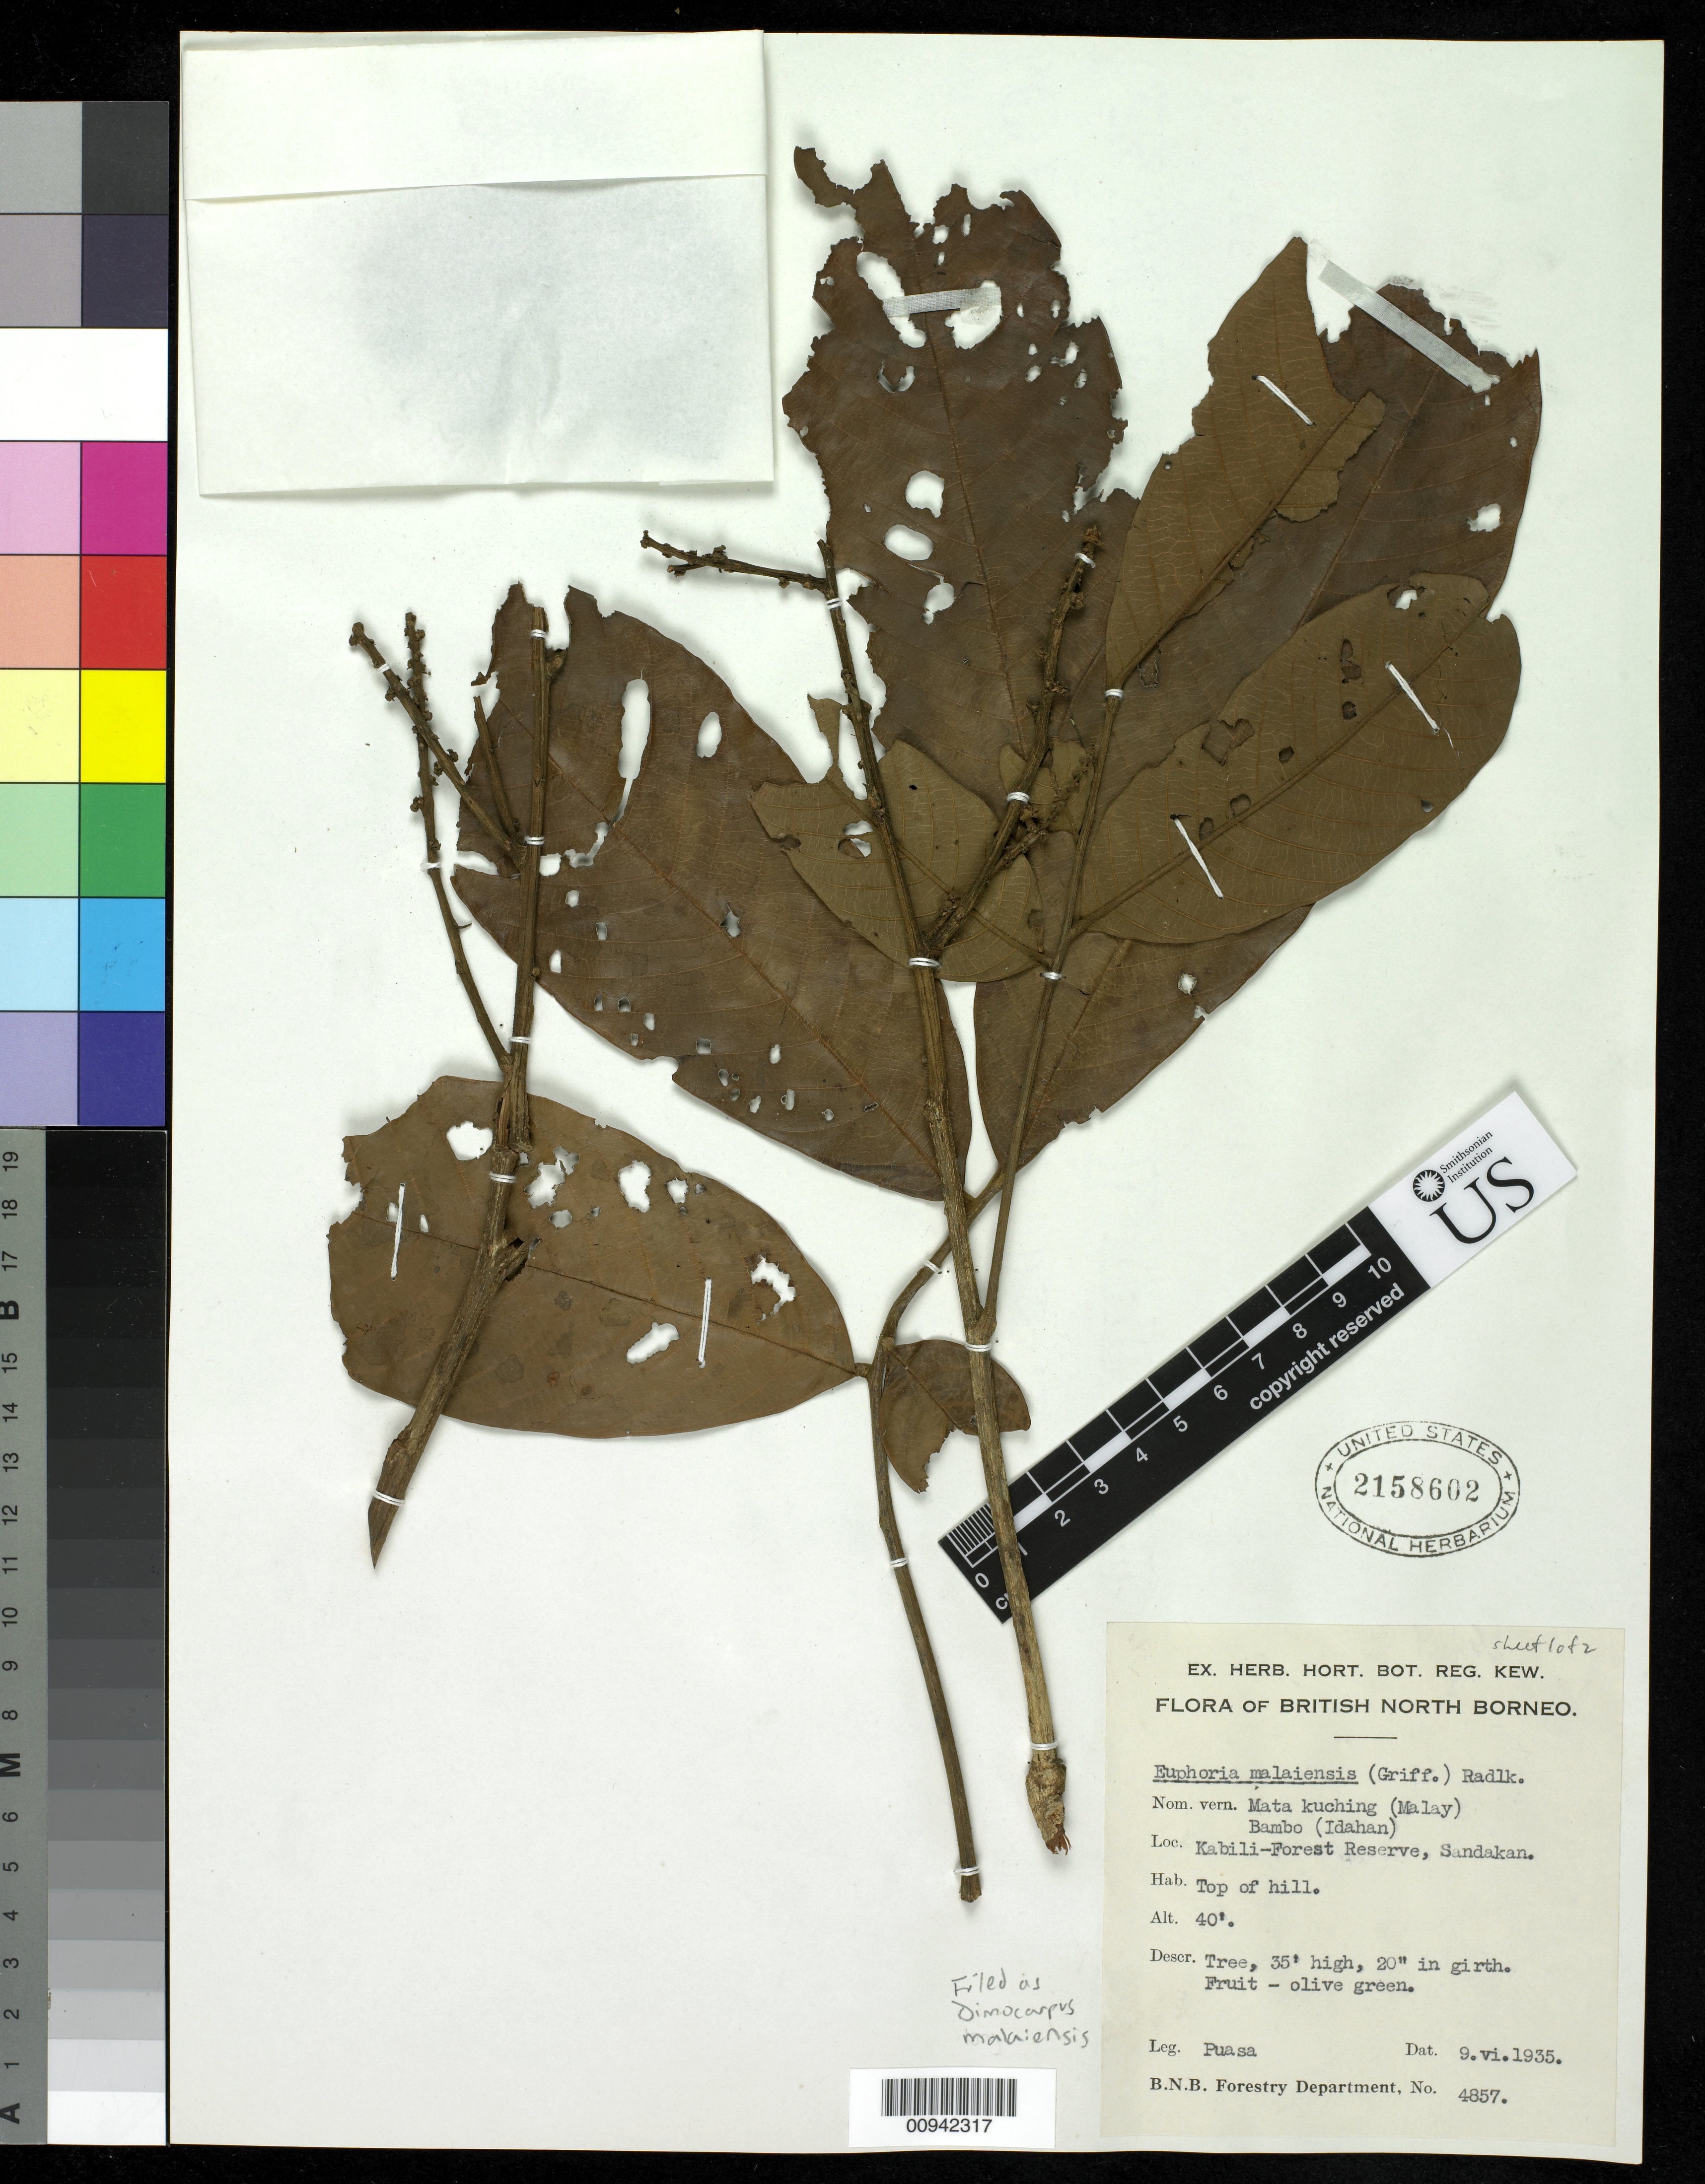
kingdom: Plantae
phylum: Tracheophyta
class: Magnoliopsida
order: Sapindales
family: Sapindaceae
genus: Dimocarpus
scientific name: Dimocarpus longan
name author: Lour.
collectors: M. Puasa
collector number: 4857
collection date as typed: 09 Apr 1935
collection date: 1935-04-09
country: Malaysia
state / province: Sabah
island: Borneo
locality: Kabili Forest Reserve, Sandakan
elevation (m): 12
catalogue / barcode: US 2158602